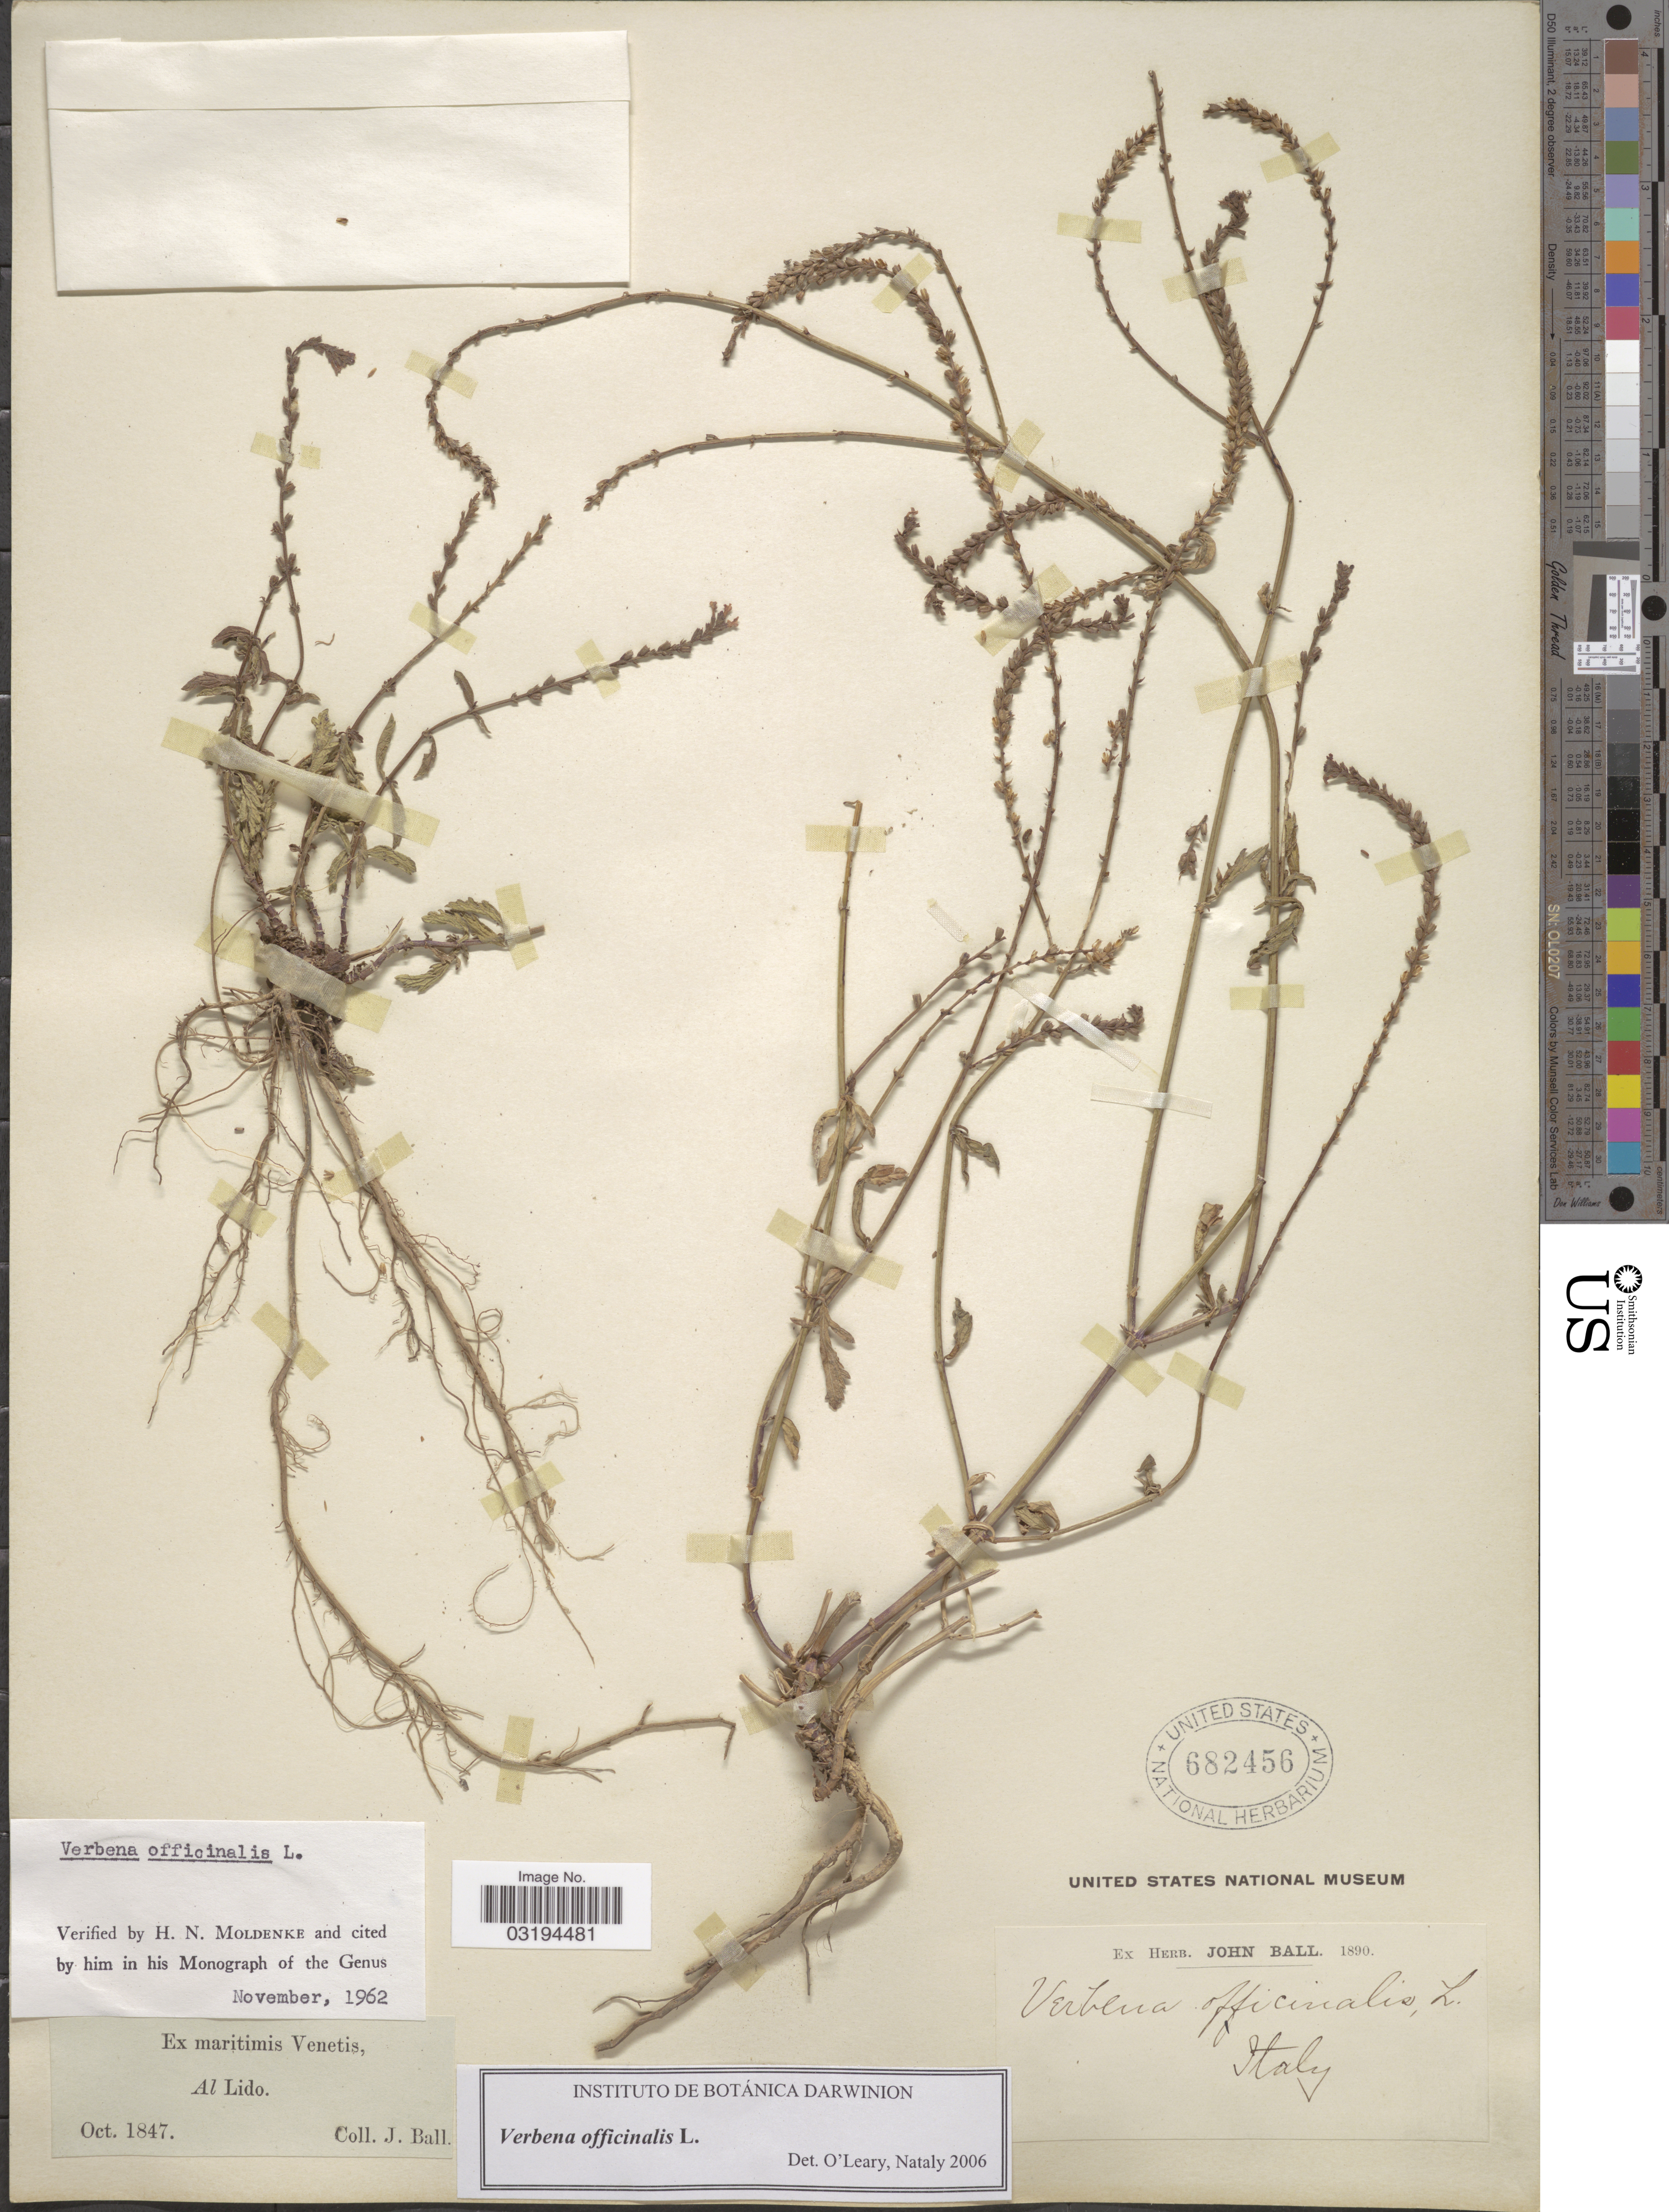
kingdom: Plantae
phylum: Tracheophyta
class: Magnoliopsida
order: Lamiales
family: Verbenaceae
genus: Verbena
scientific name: Verbena officinalis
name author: L.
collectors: J. Ball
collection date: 1847-10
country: Italy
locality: Ex martimis Venetis, Al Lido.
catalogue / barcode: US 682456